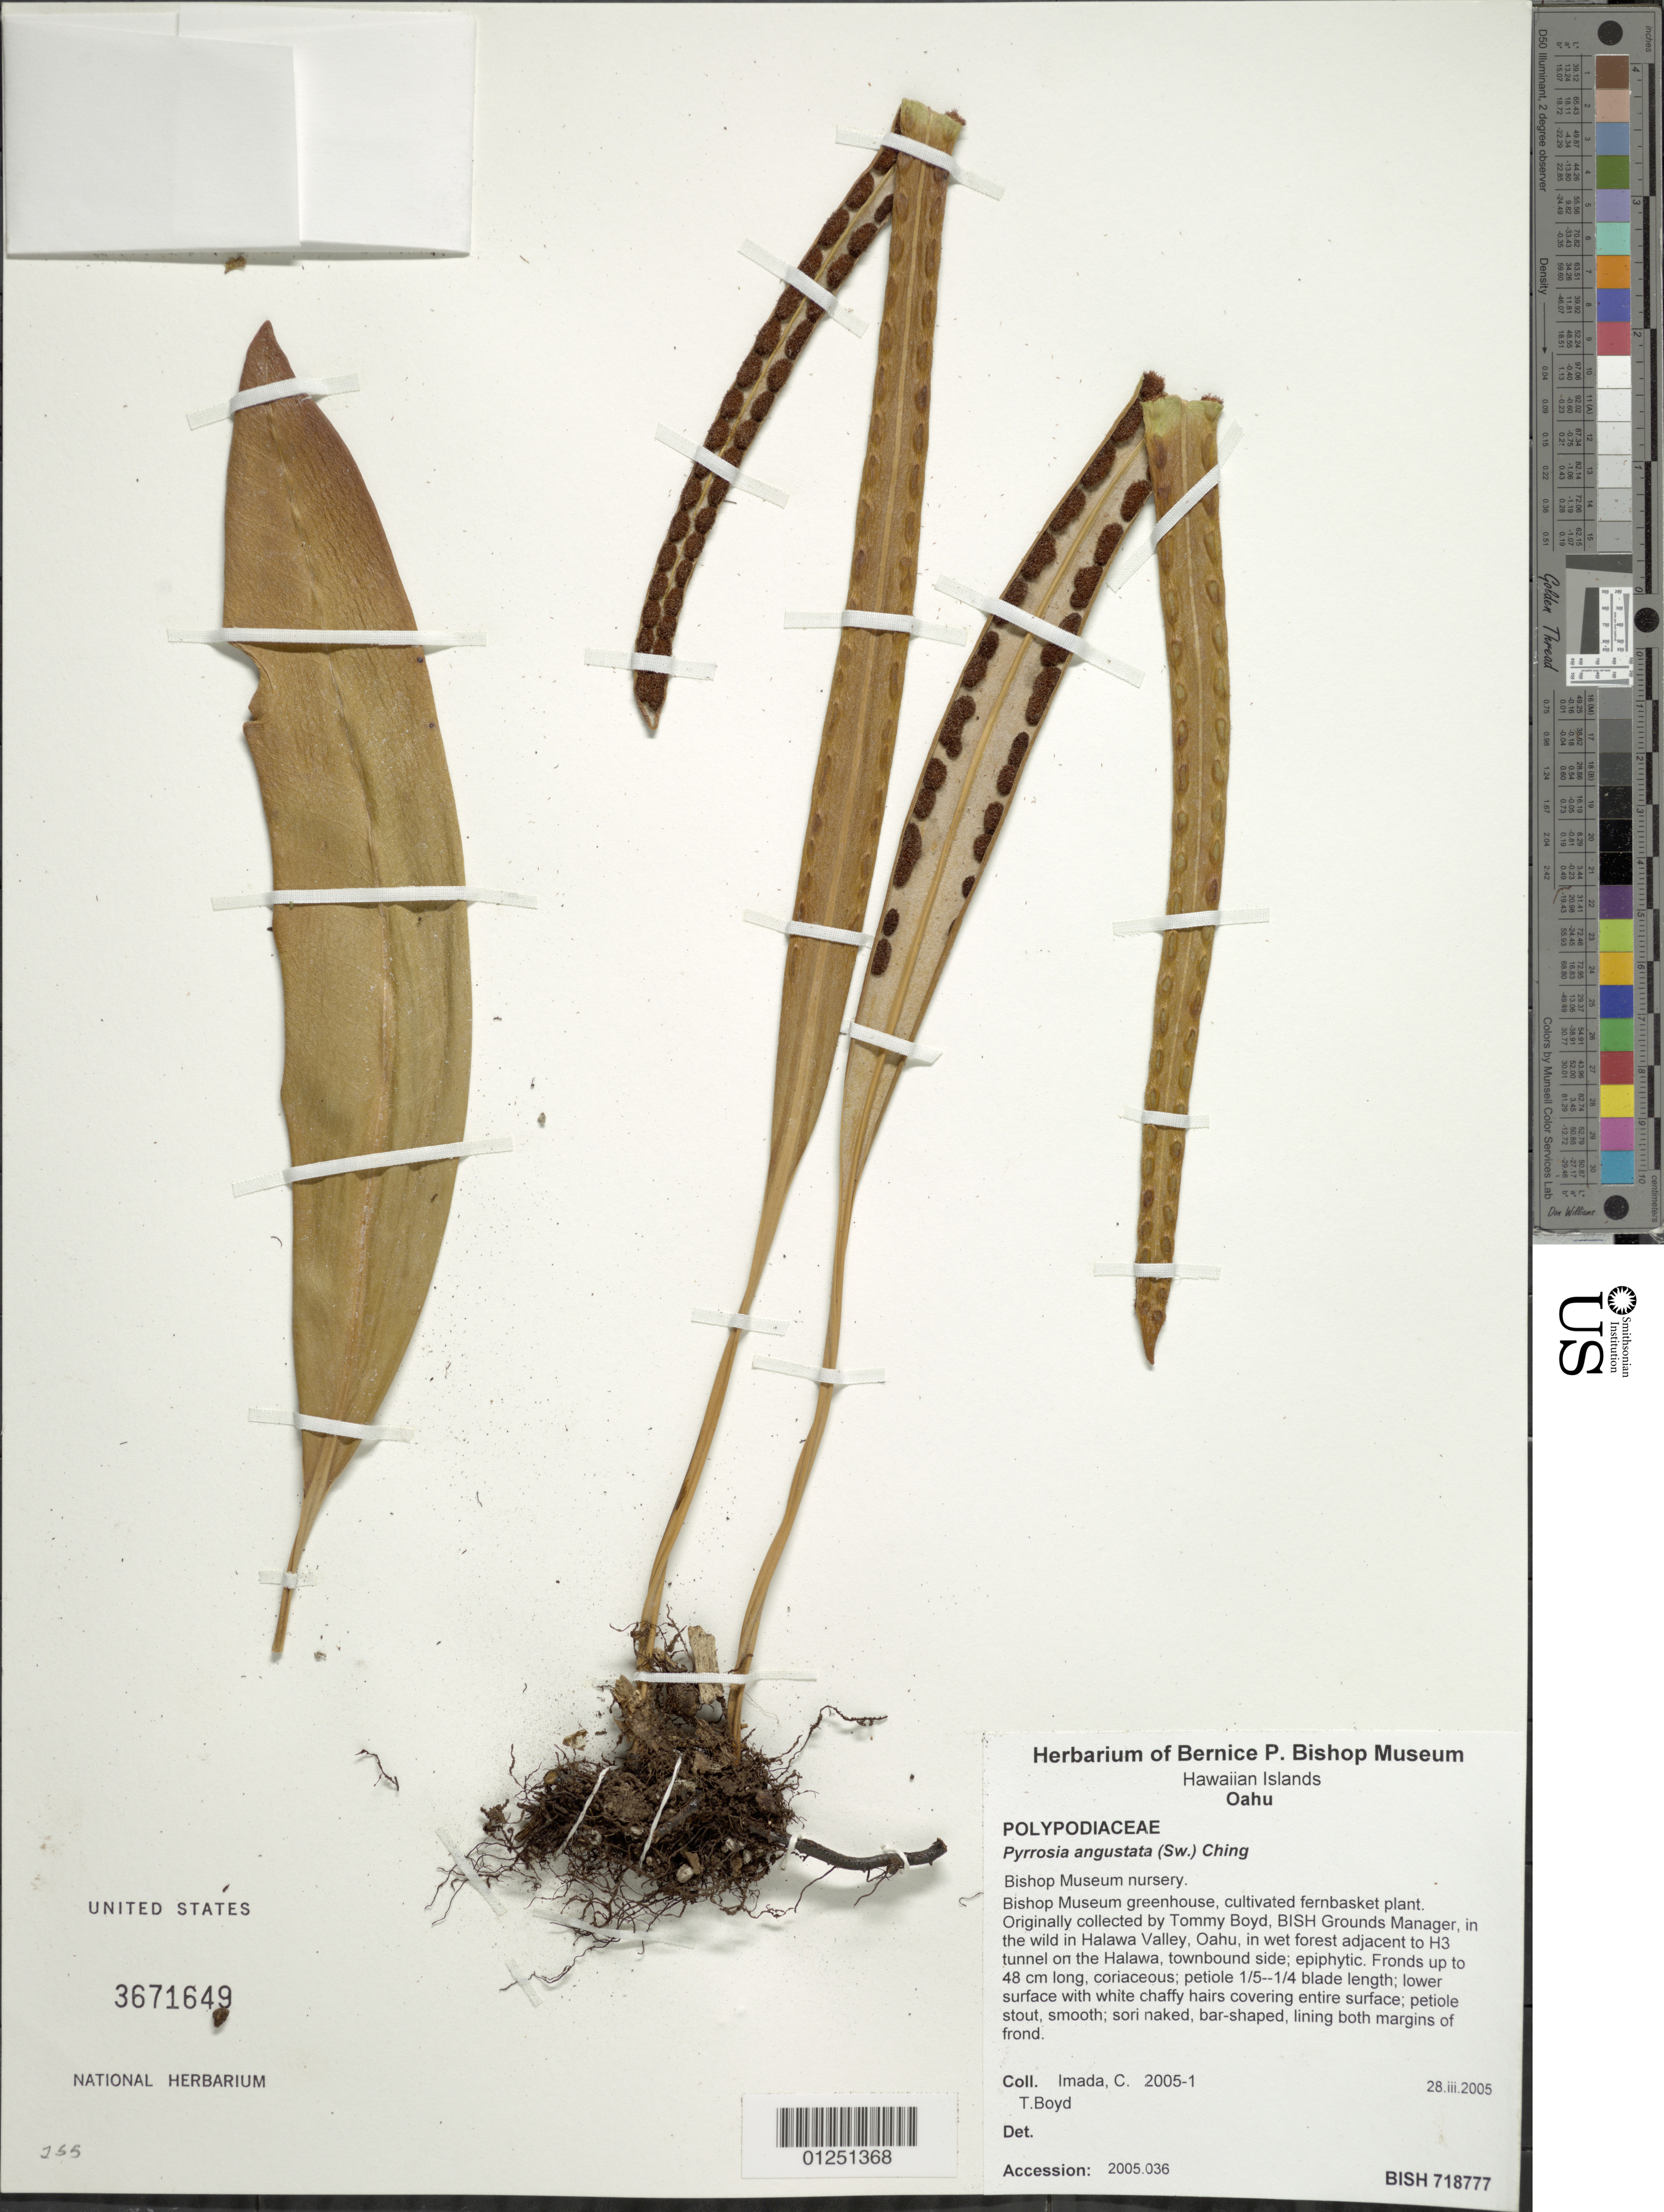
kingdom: Plantae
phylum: Tracheophyta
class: Polypodiopsida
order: Polypodiales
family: Polypodiaceae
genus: Pyrrosia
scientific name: Pyrrosia angustata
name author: (Sw.) Ching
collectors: C. Imada & T. Boyd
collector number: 2005-1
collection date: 2005-03-28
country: United States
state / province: Hawaii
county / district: Honolulu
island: Oahu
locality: Bishop Museum Nursery, Bishop Museum Greenhouse, cultivated fern basket, originally Collected by Tommy Boyd, BISH grounds manager,in the wild in Halawa Valley, adjacent to the H3 tunnel on the Halawa, townbound side.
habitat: Wet forest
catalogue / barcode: US 3671649